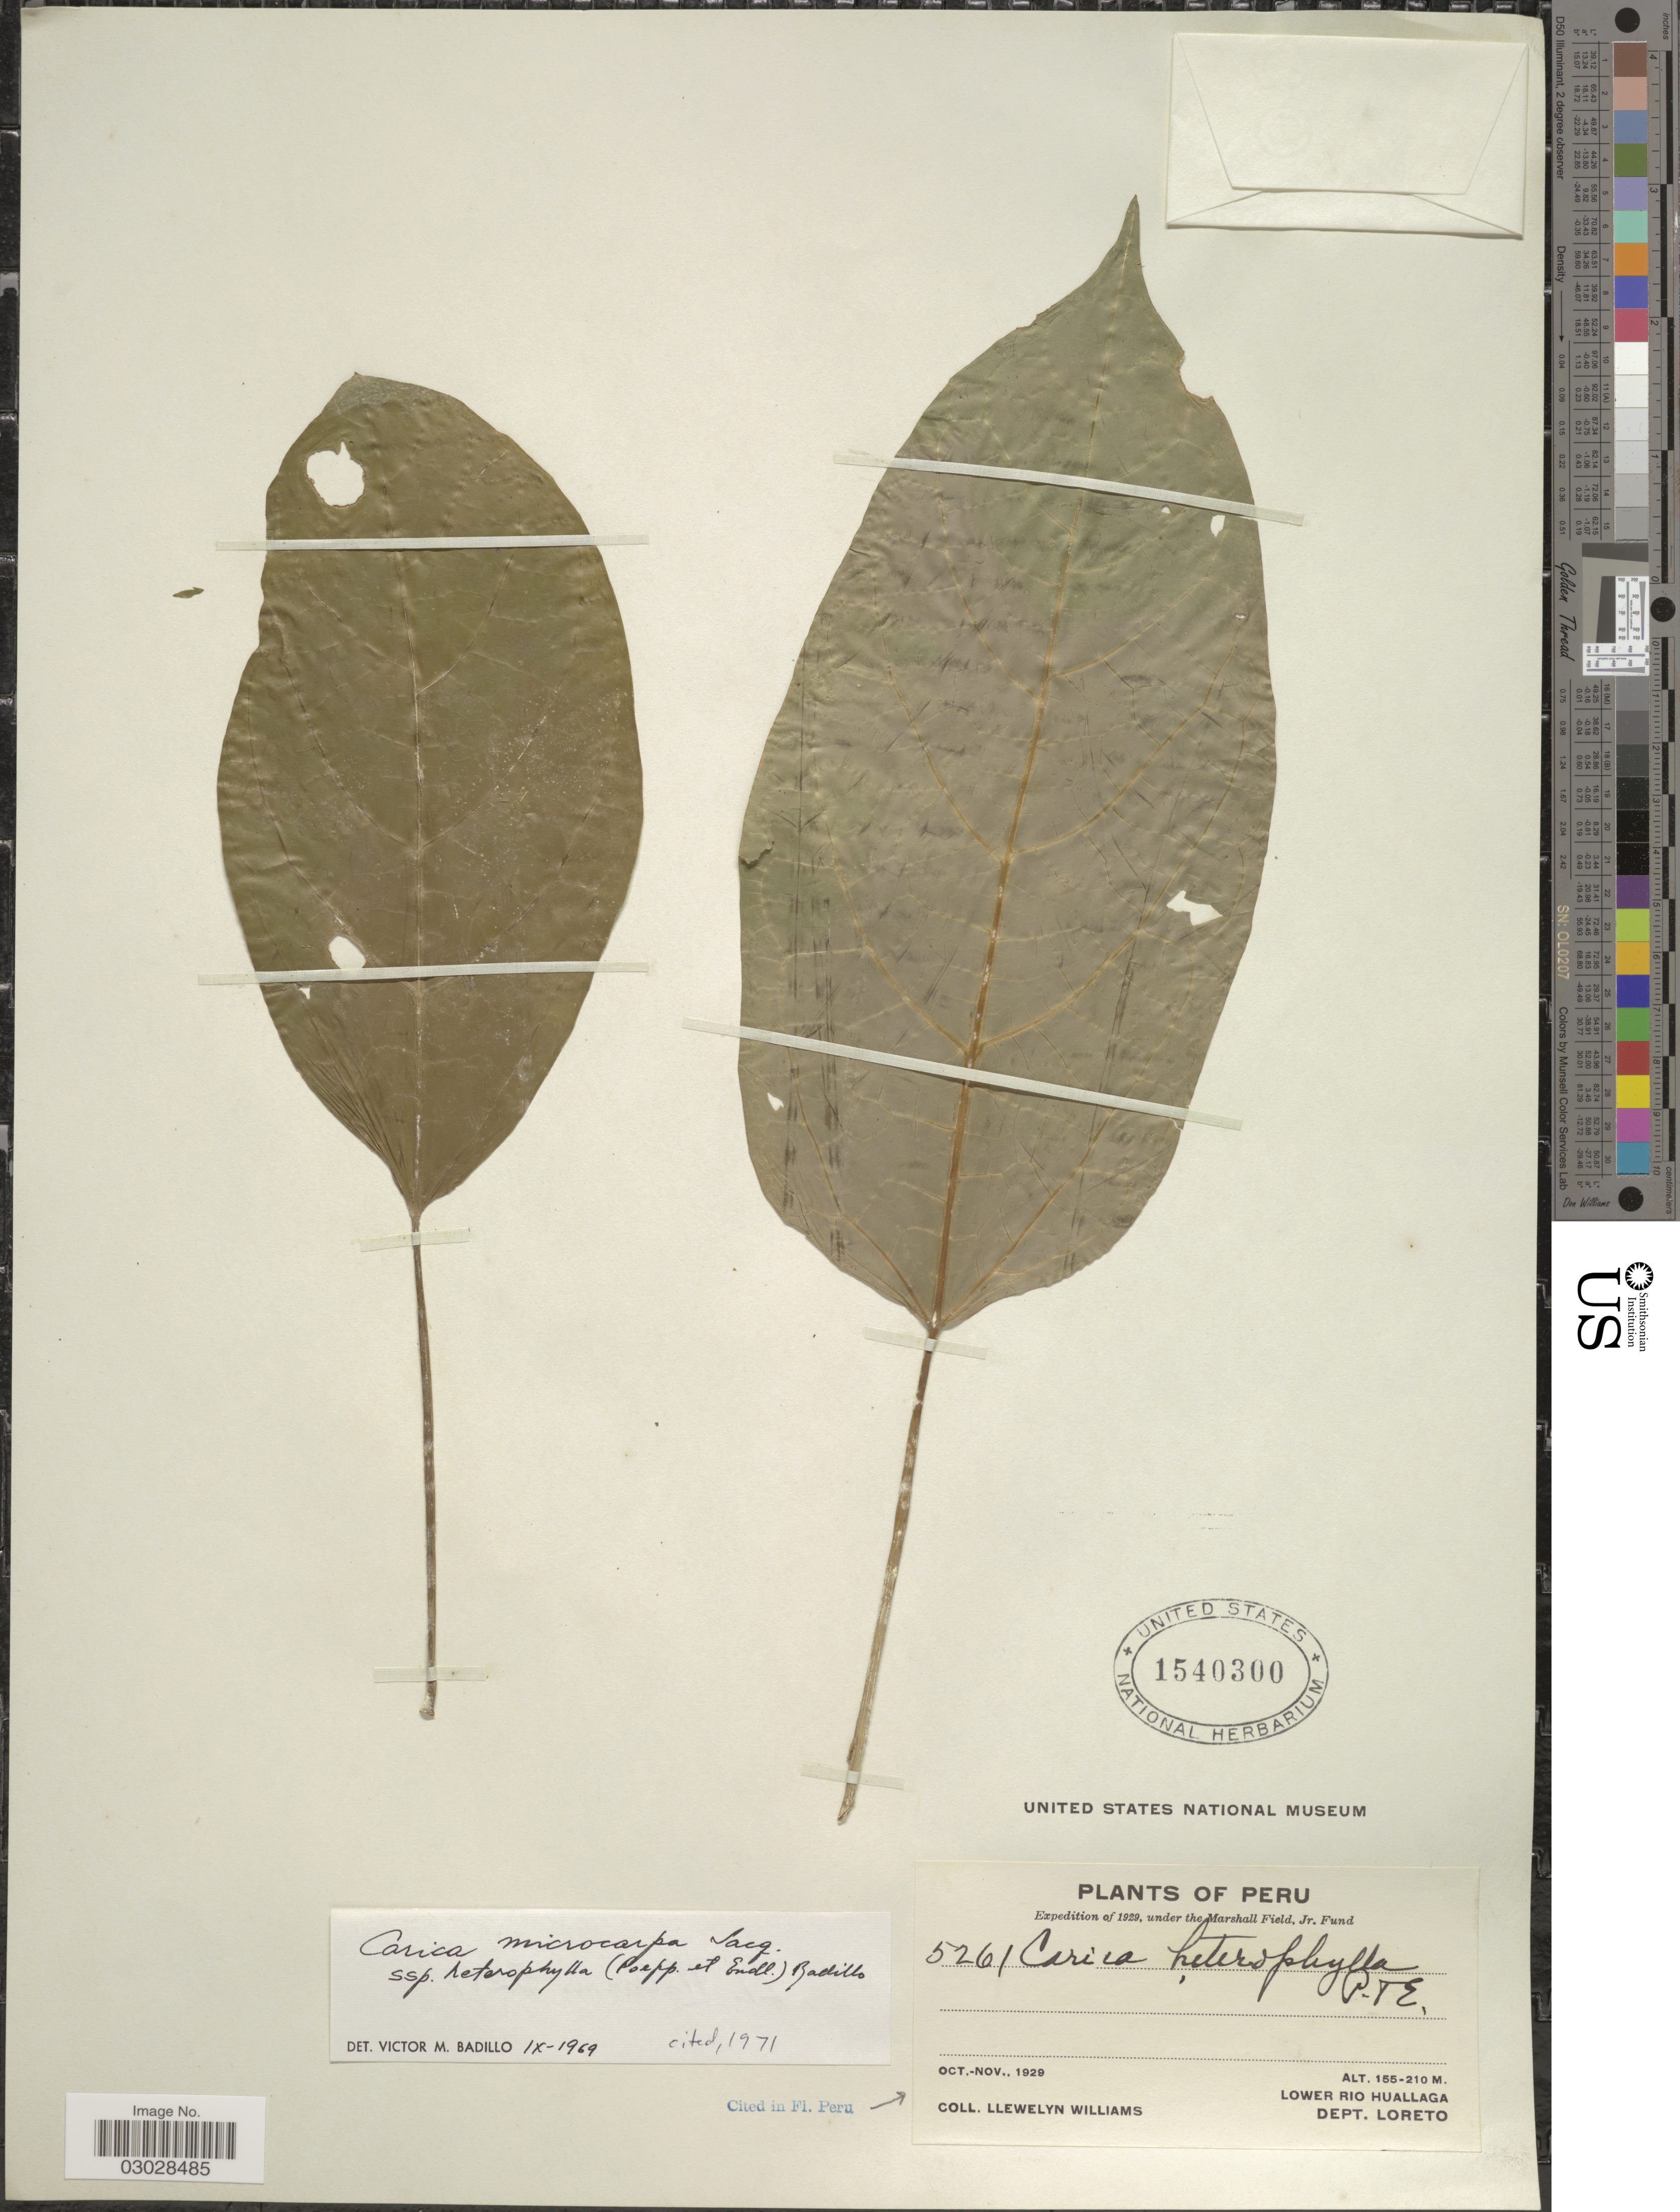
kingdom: Plantae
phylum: Tracheophyta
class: Magnoliopsida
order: Brassicales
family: Caricaceae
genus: Vasconcellea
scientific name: Vasconcellea microcarpa subsp. heterophylla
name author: (Poepp. & Endl.) V.M. Badillo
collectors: Ll. Williams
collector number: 5261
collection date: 1929-10/1929-11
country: Peru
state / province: Loreto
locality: Lower Rio Huallaga, Dept. Loreto.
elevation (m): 155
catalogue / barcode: US 1540300